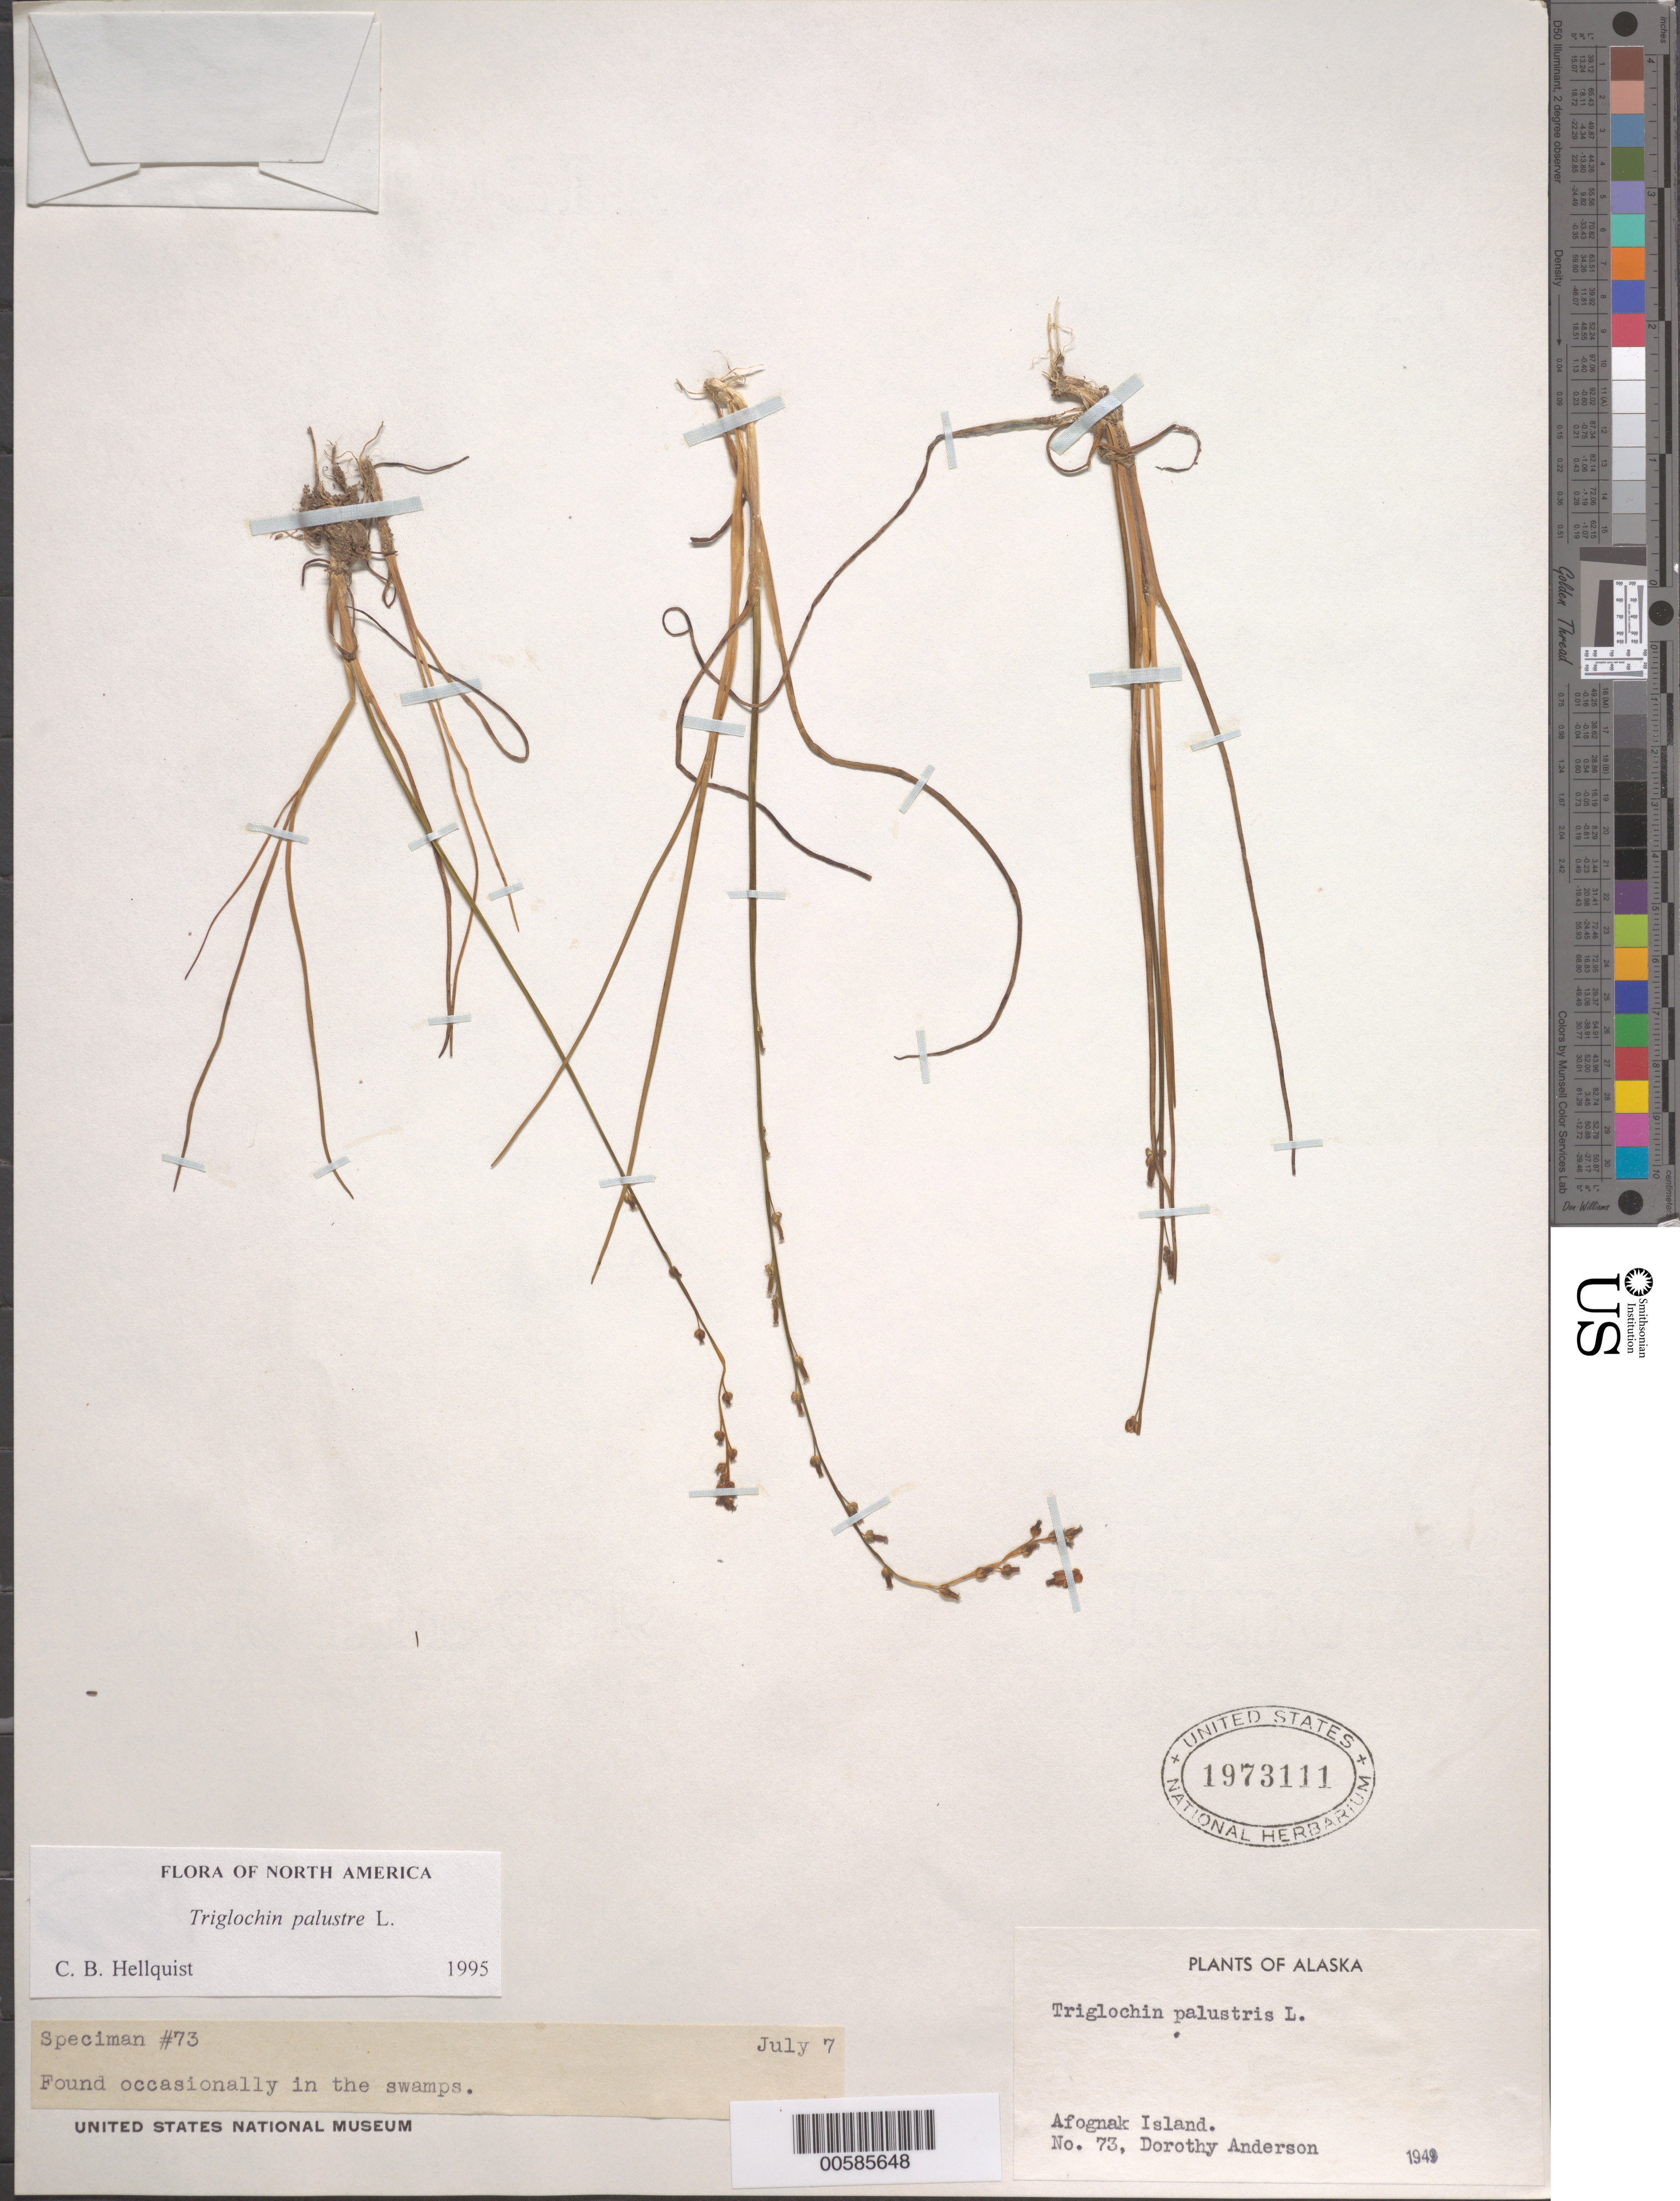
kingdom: Plantae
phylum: Tracheophyta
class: Liliopsida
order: Alismatales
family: Juncaginaceae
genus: Triglochin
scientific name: Triglochin palustris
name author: L.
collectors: D. Anderson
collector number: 73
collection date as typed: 1949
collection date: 1949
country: United States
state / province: Alaska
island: Afognak Island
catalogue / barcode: US 1973111